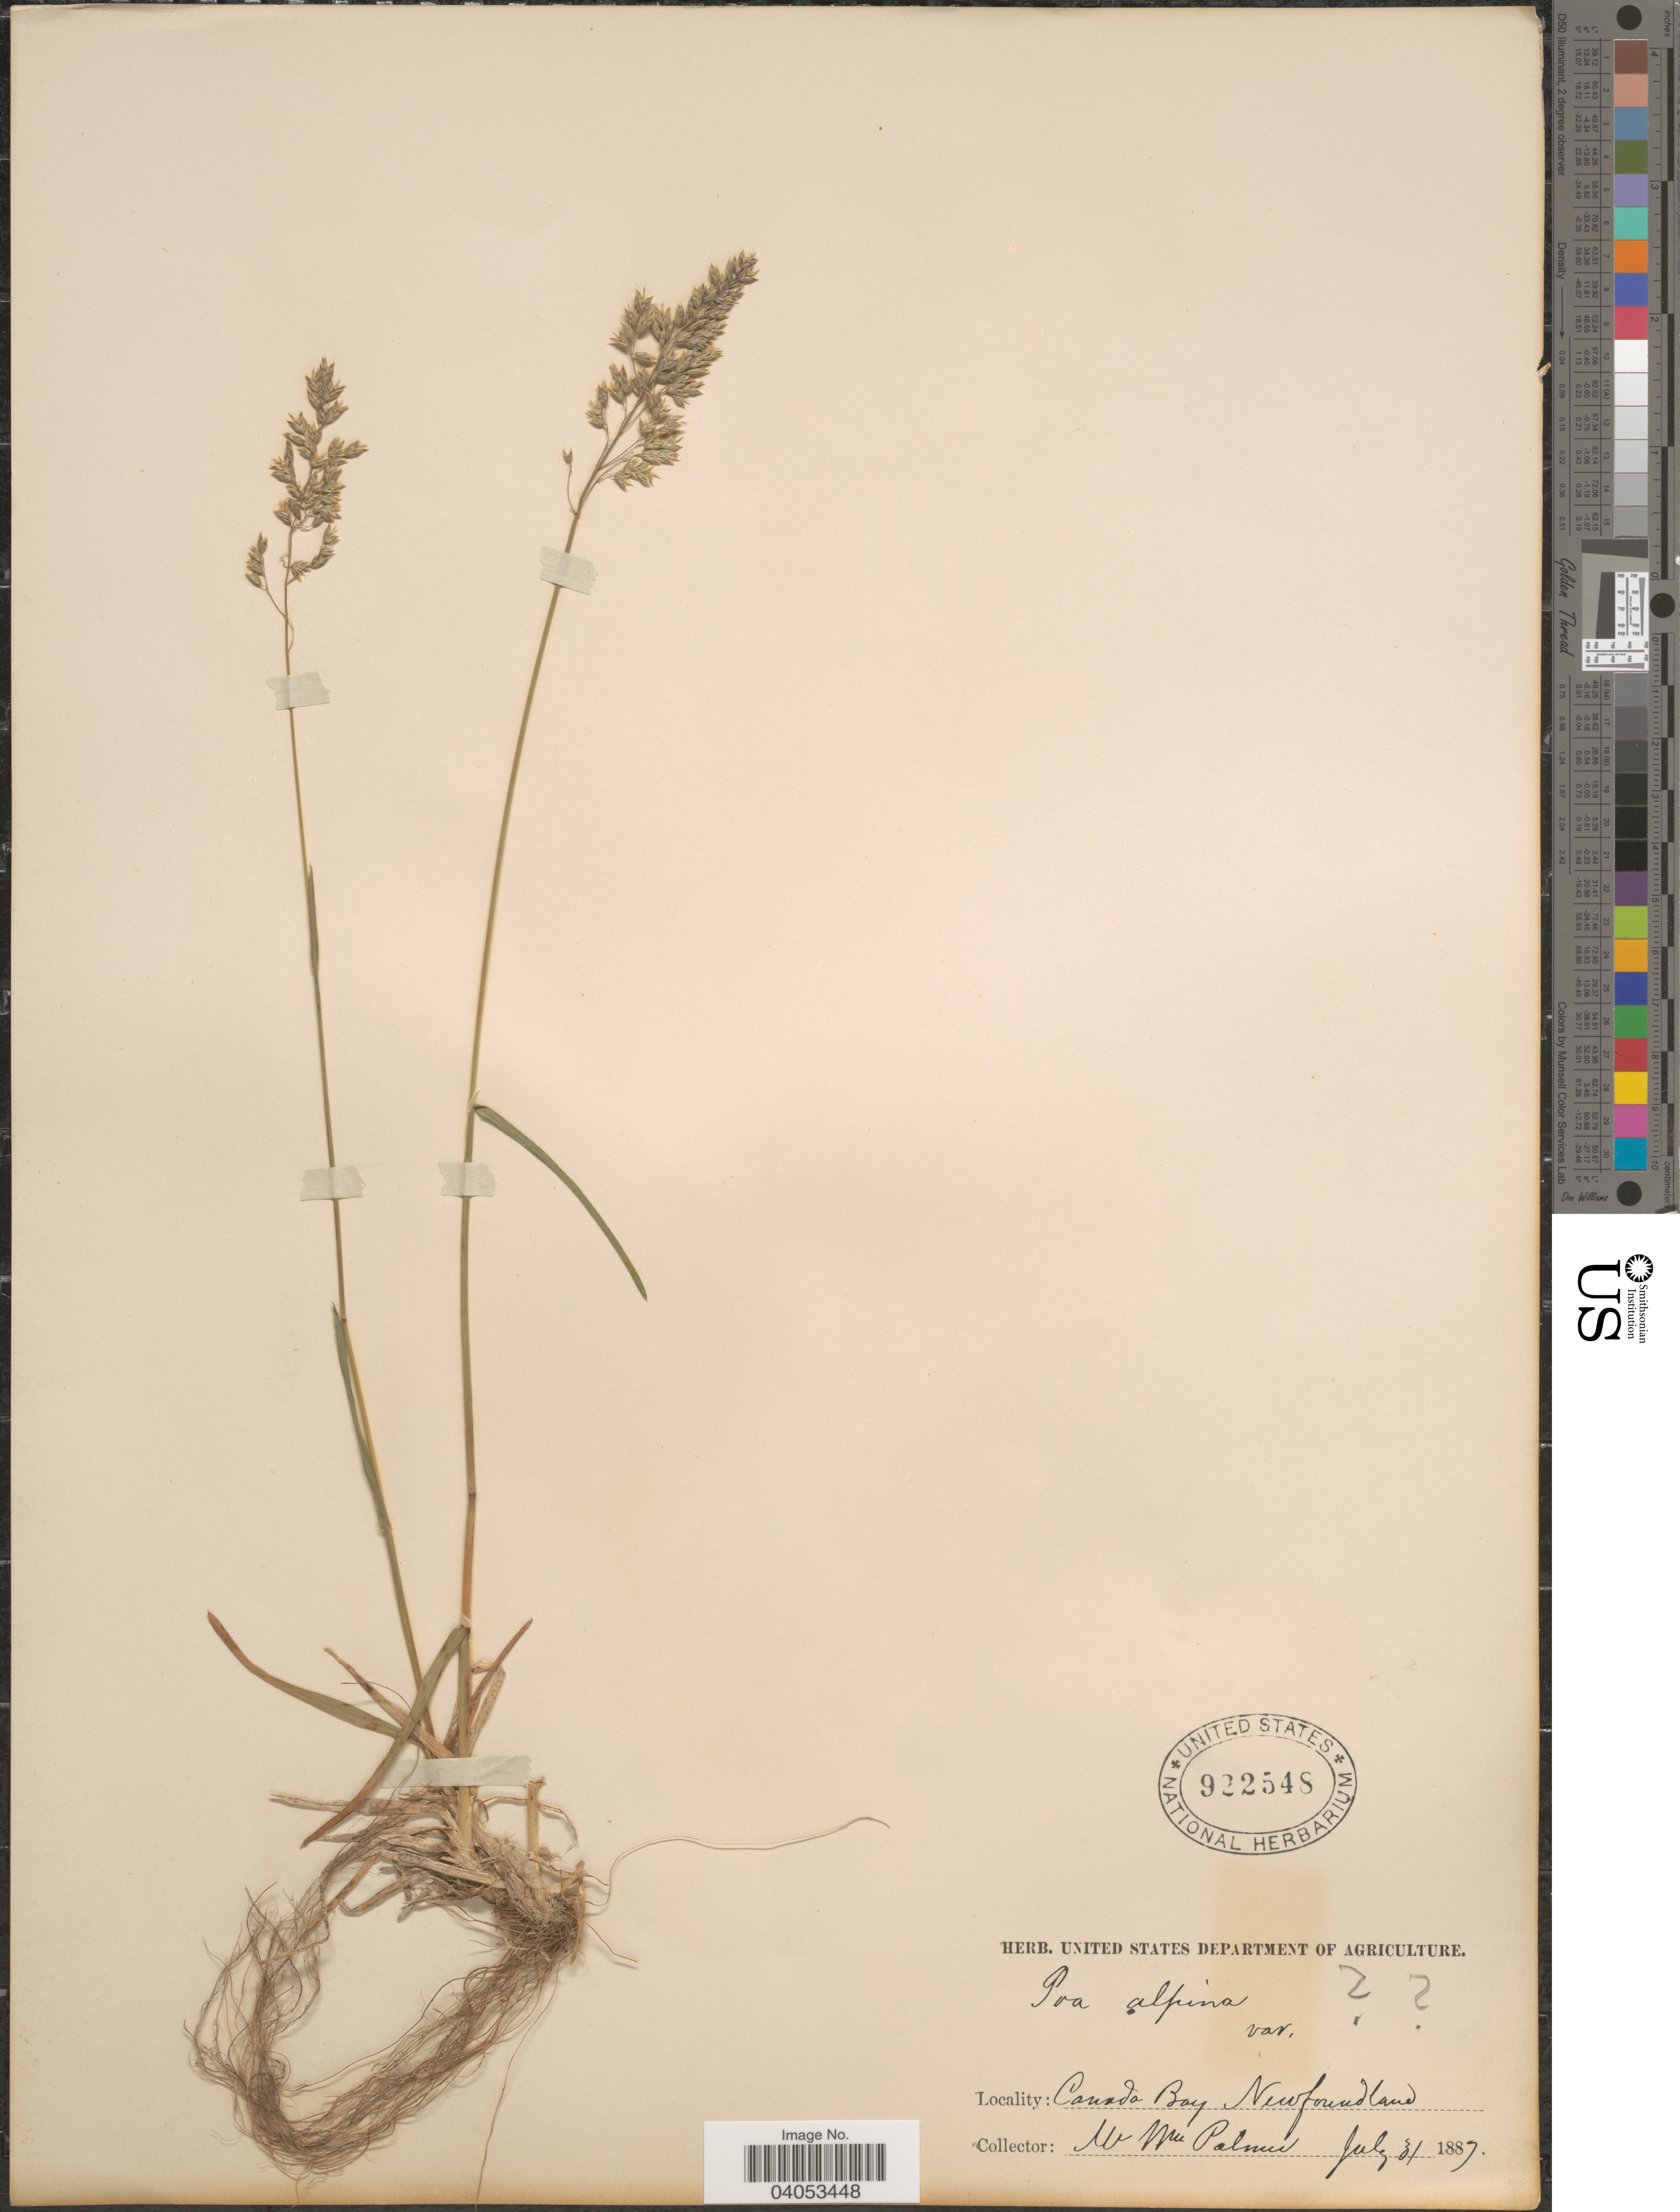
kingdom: Plantae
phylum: Tracheophyta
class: Liliopsida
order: Poales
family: Poaceae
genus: Poa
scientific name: Poa alpina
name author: L.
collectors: W. Palmer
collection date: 1887-07-31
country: Canada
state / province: Newfoundland and Labrador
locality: Canada Bay.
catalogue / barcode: US 922548